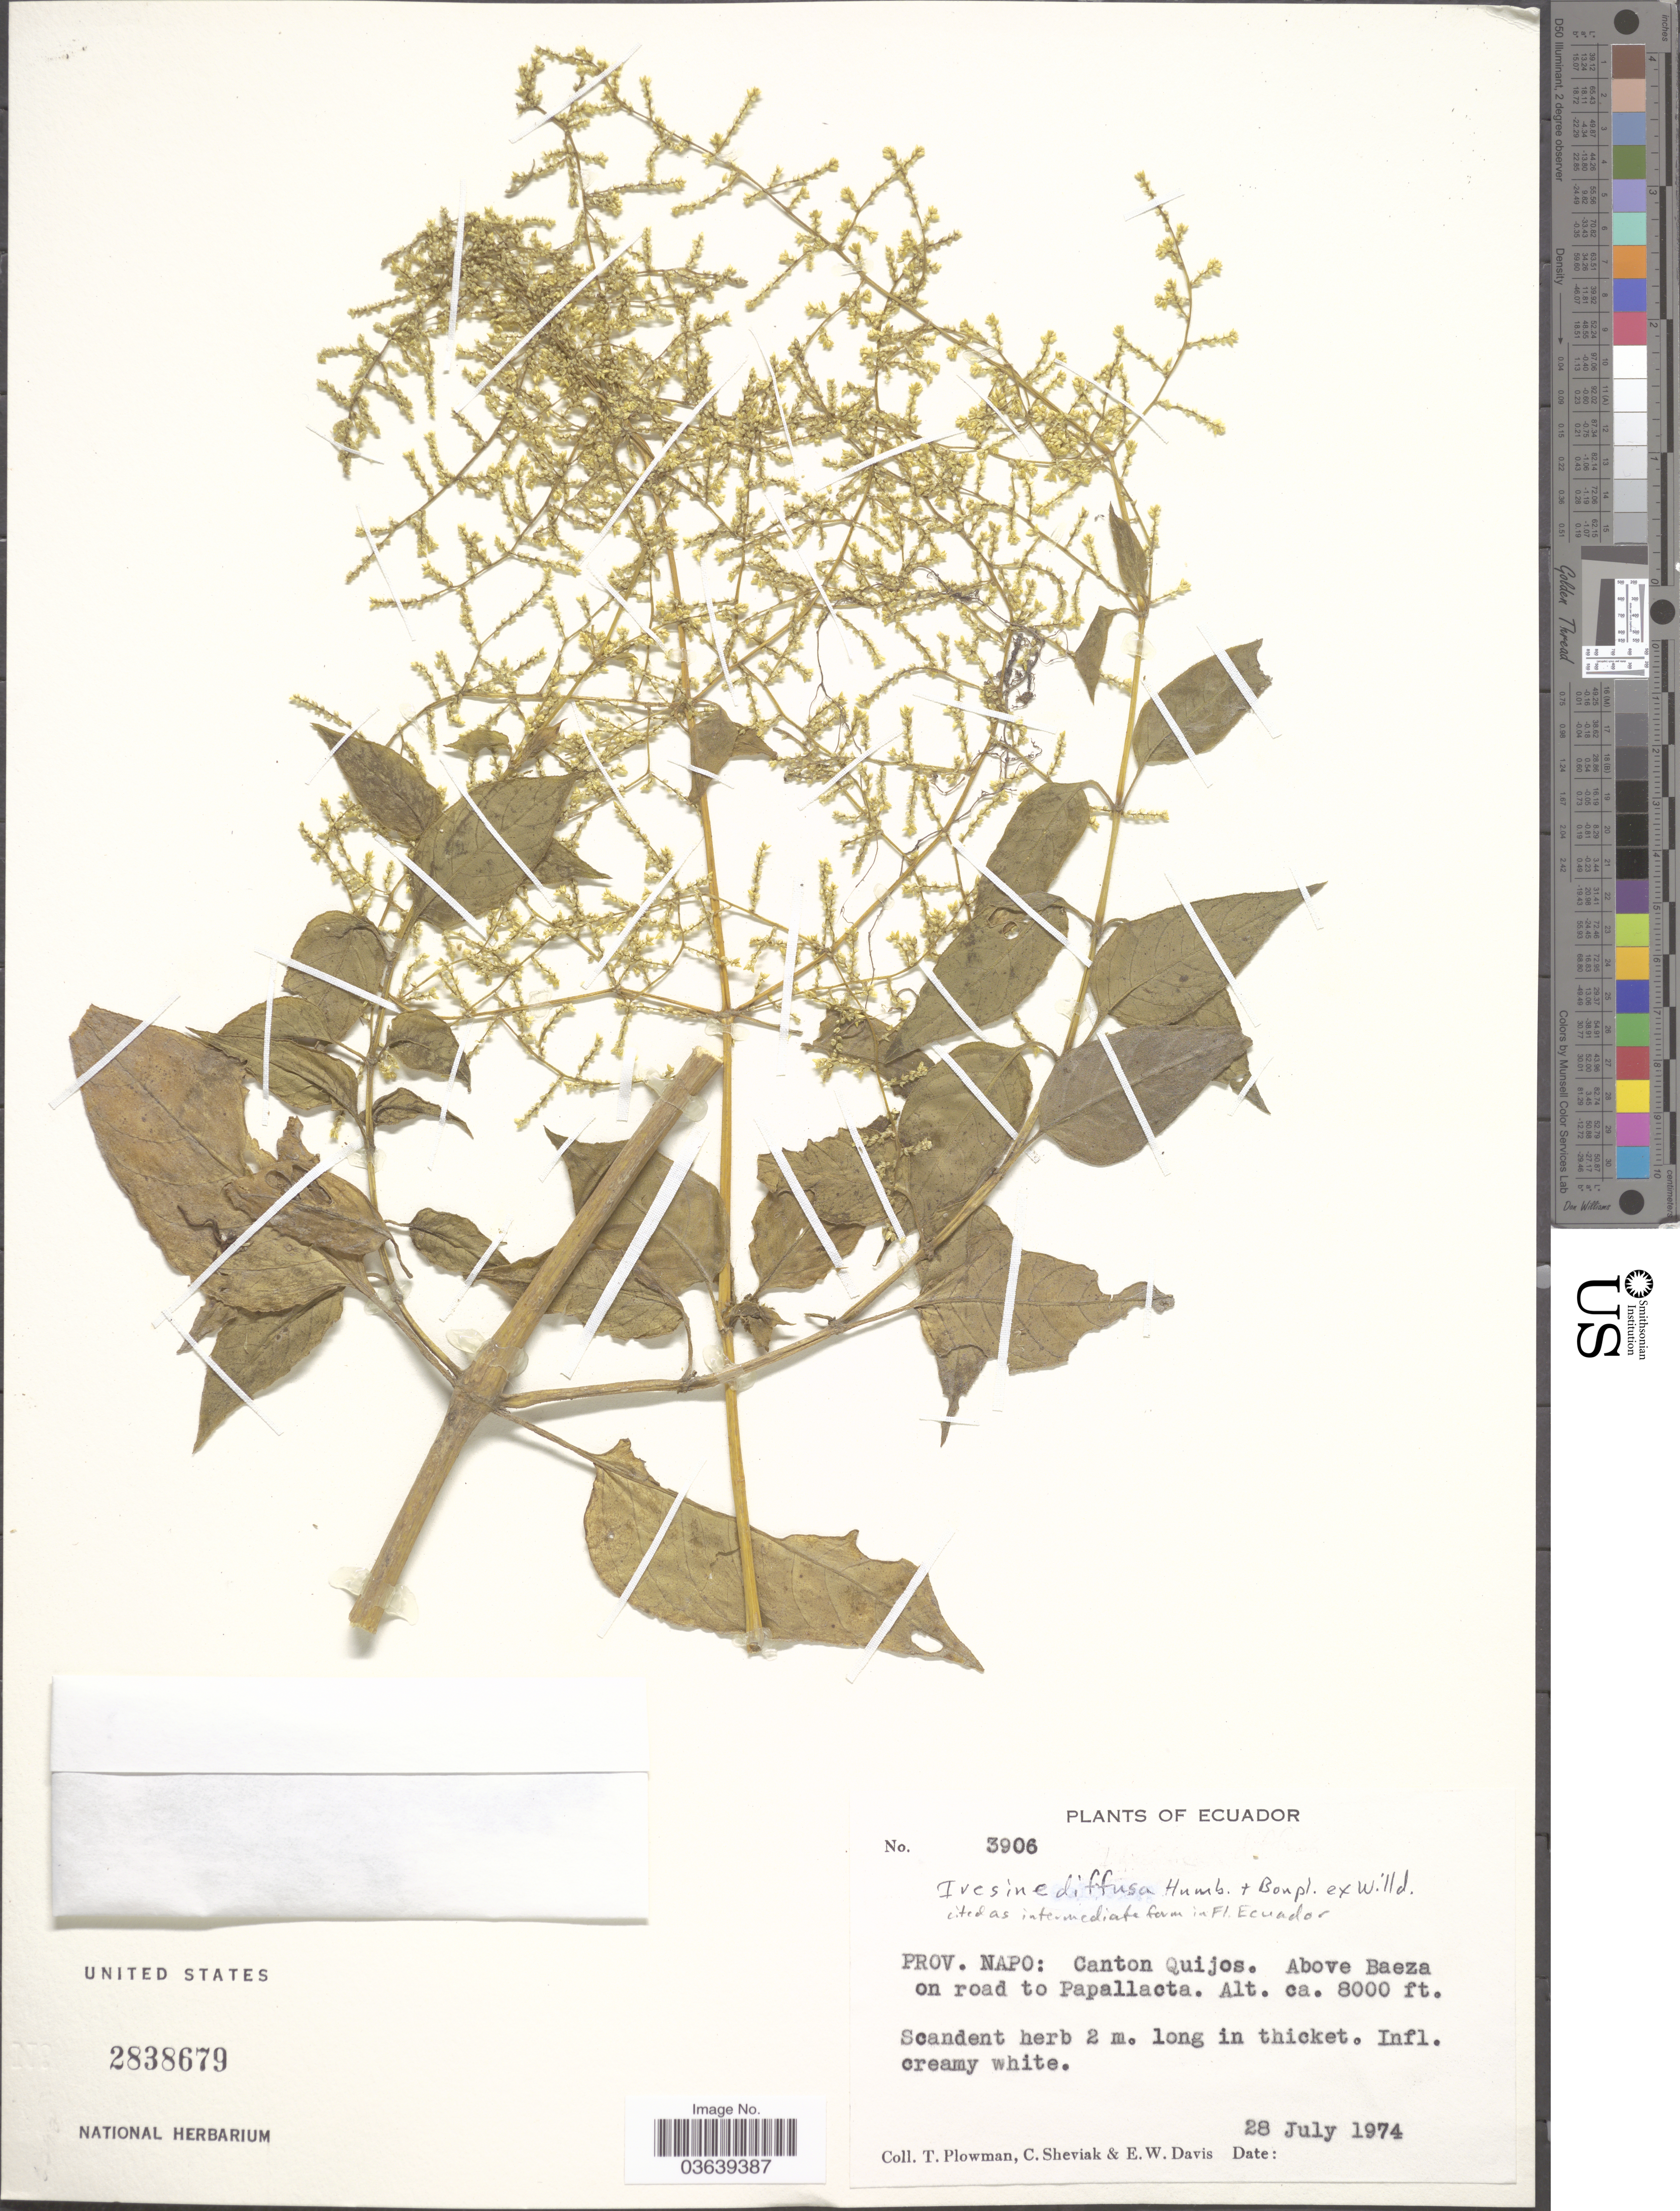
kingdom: Plantae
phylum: Tracheophyta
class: Magnoliopsida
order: Caryophyllales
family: Amaranthaceae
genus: Iresine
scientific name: Iresine diffusa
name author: Humb. & Bonpl. ex Willd.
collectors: T. Plowman, C. J. Sheviak & E. W. Davis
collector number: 3906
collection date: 1974-07-28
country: Ecuador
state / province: Napo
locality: Canton Quijos. Above Baeza on road to Papallacta.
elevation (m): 2438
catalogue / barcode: US 2838679